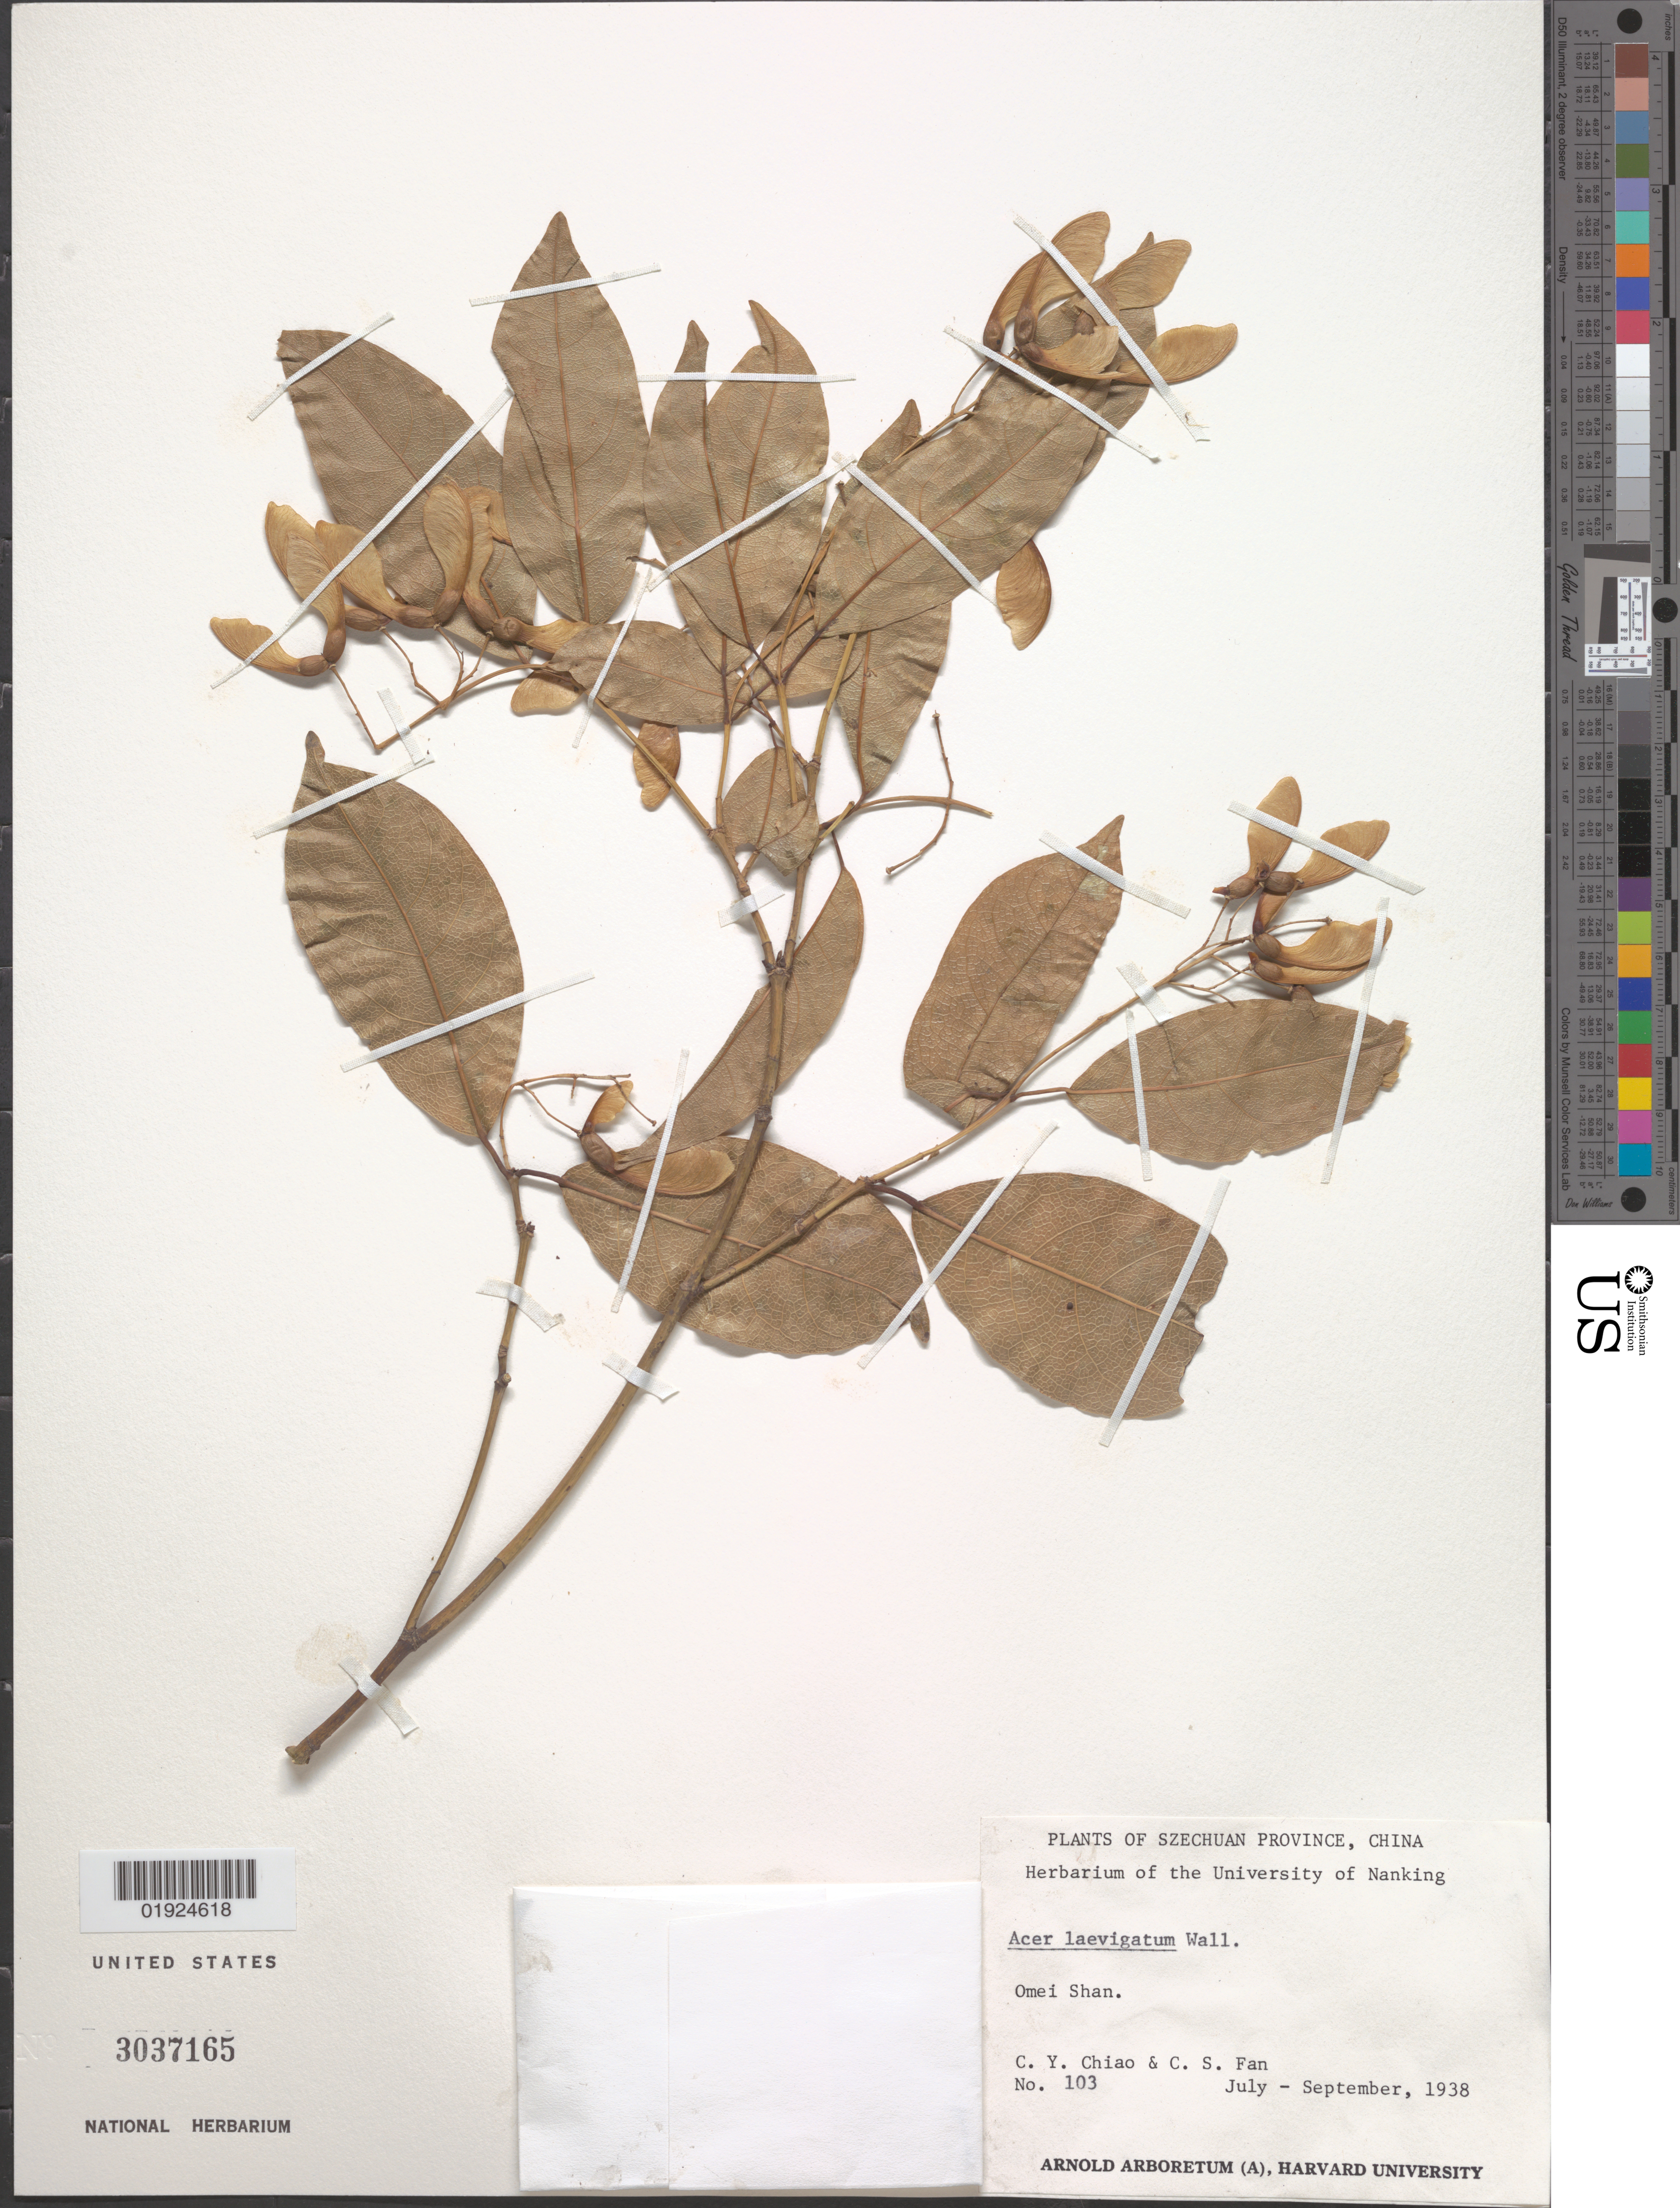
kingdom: Plantae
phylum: Tracheophyta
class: Magnoliopsida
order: Sapindales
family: Sapindaceae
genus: Acer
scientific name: Acer laevigatum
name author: Wall.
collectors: C. Y. Chiao & C. S. Fan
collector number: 103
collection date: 1938-07/1938-09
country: China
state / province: Sichuan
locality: Omei Shan [Mount Emei]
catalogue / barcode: US 3037165